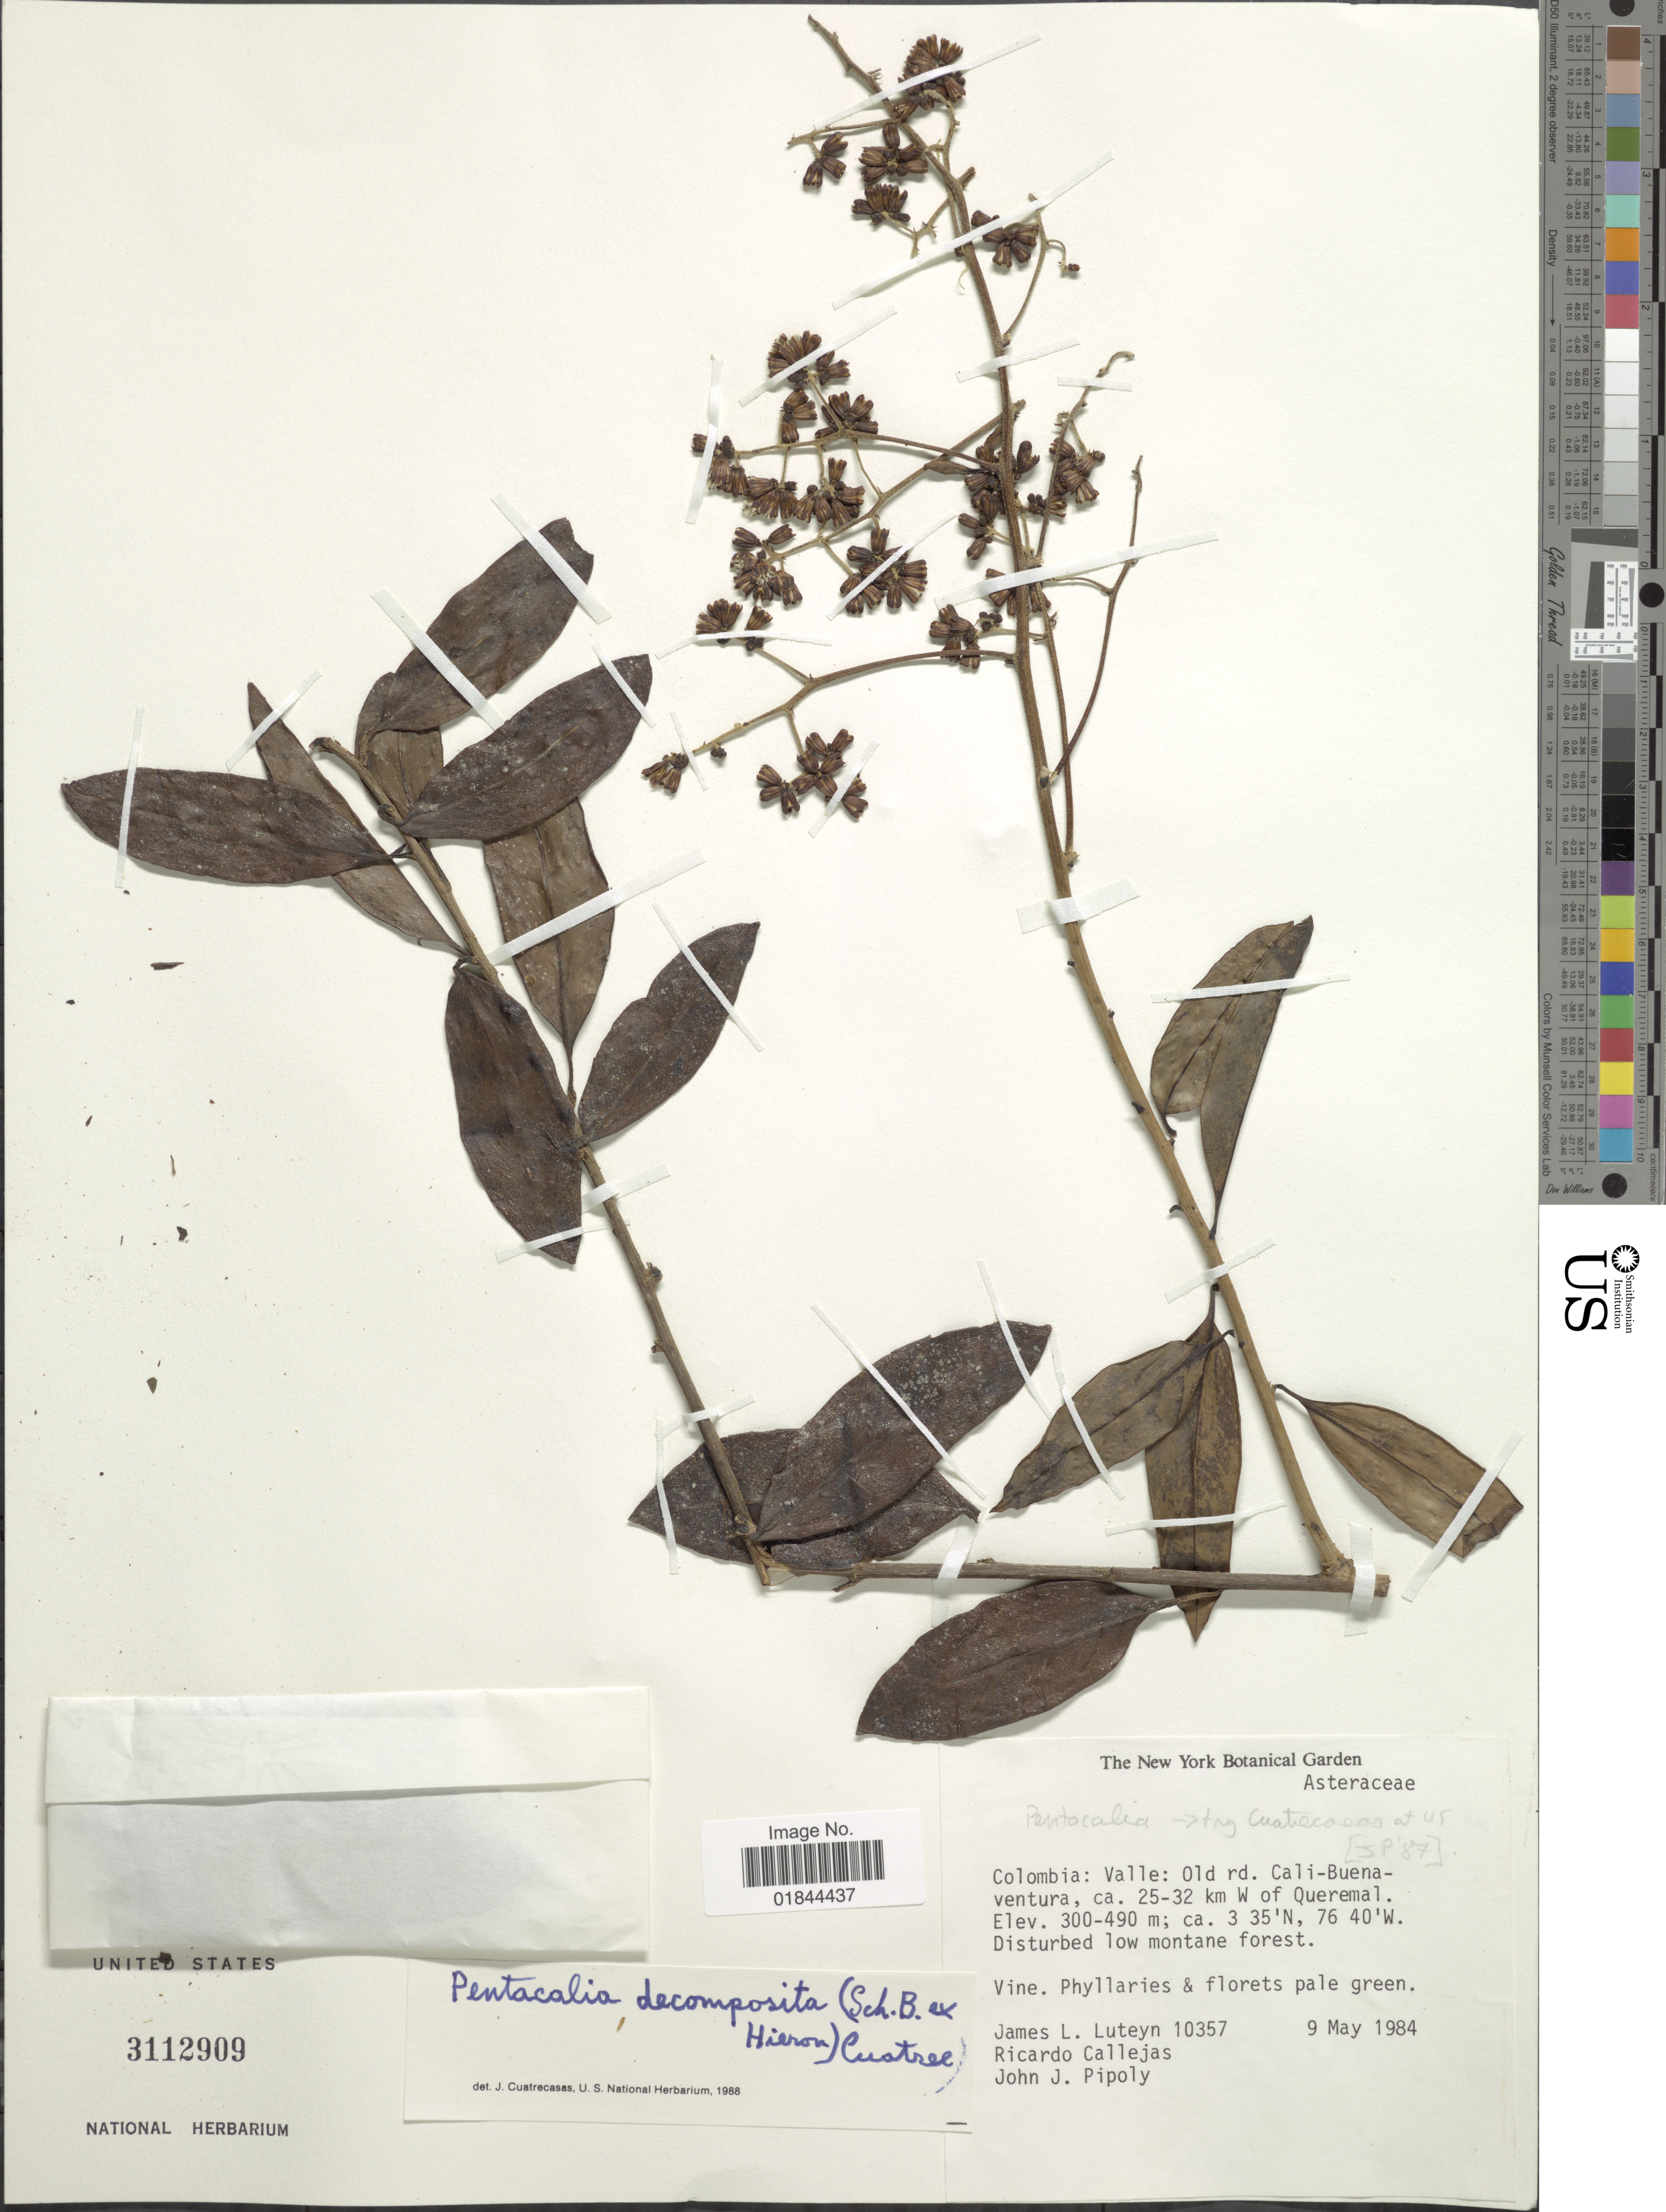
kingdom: Plantae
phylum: Tracheophyta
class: Magnoliopsida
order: Asterales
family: Asteraceae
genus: Pentacalia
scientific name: Pentacalia decomposita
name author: (Sch. Bip. ex Hieron.) Cuatrec.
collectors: J. L. Luteyn, R. Callejas & J. J. Pipoly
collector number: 10357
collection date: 1984-05-09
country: Colombia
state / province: Valle del Cauca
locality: Valle: Old rd. Cali-Buenavebtura, ca 25-32 km W of Queremal, Disturbed low montane forest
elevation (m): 300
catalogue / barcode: US 3112909